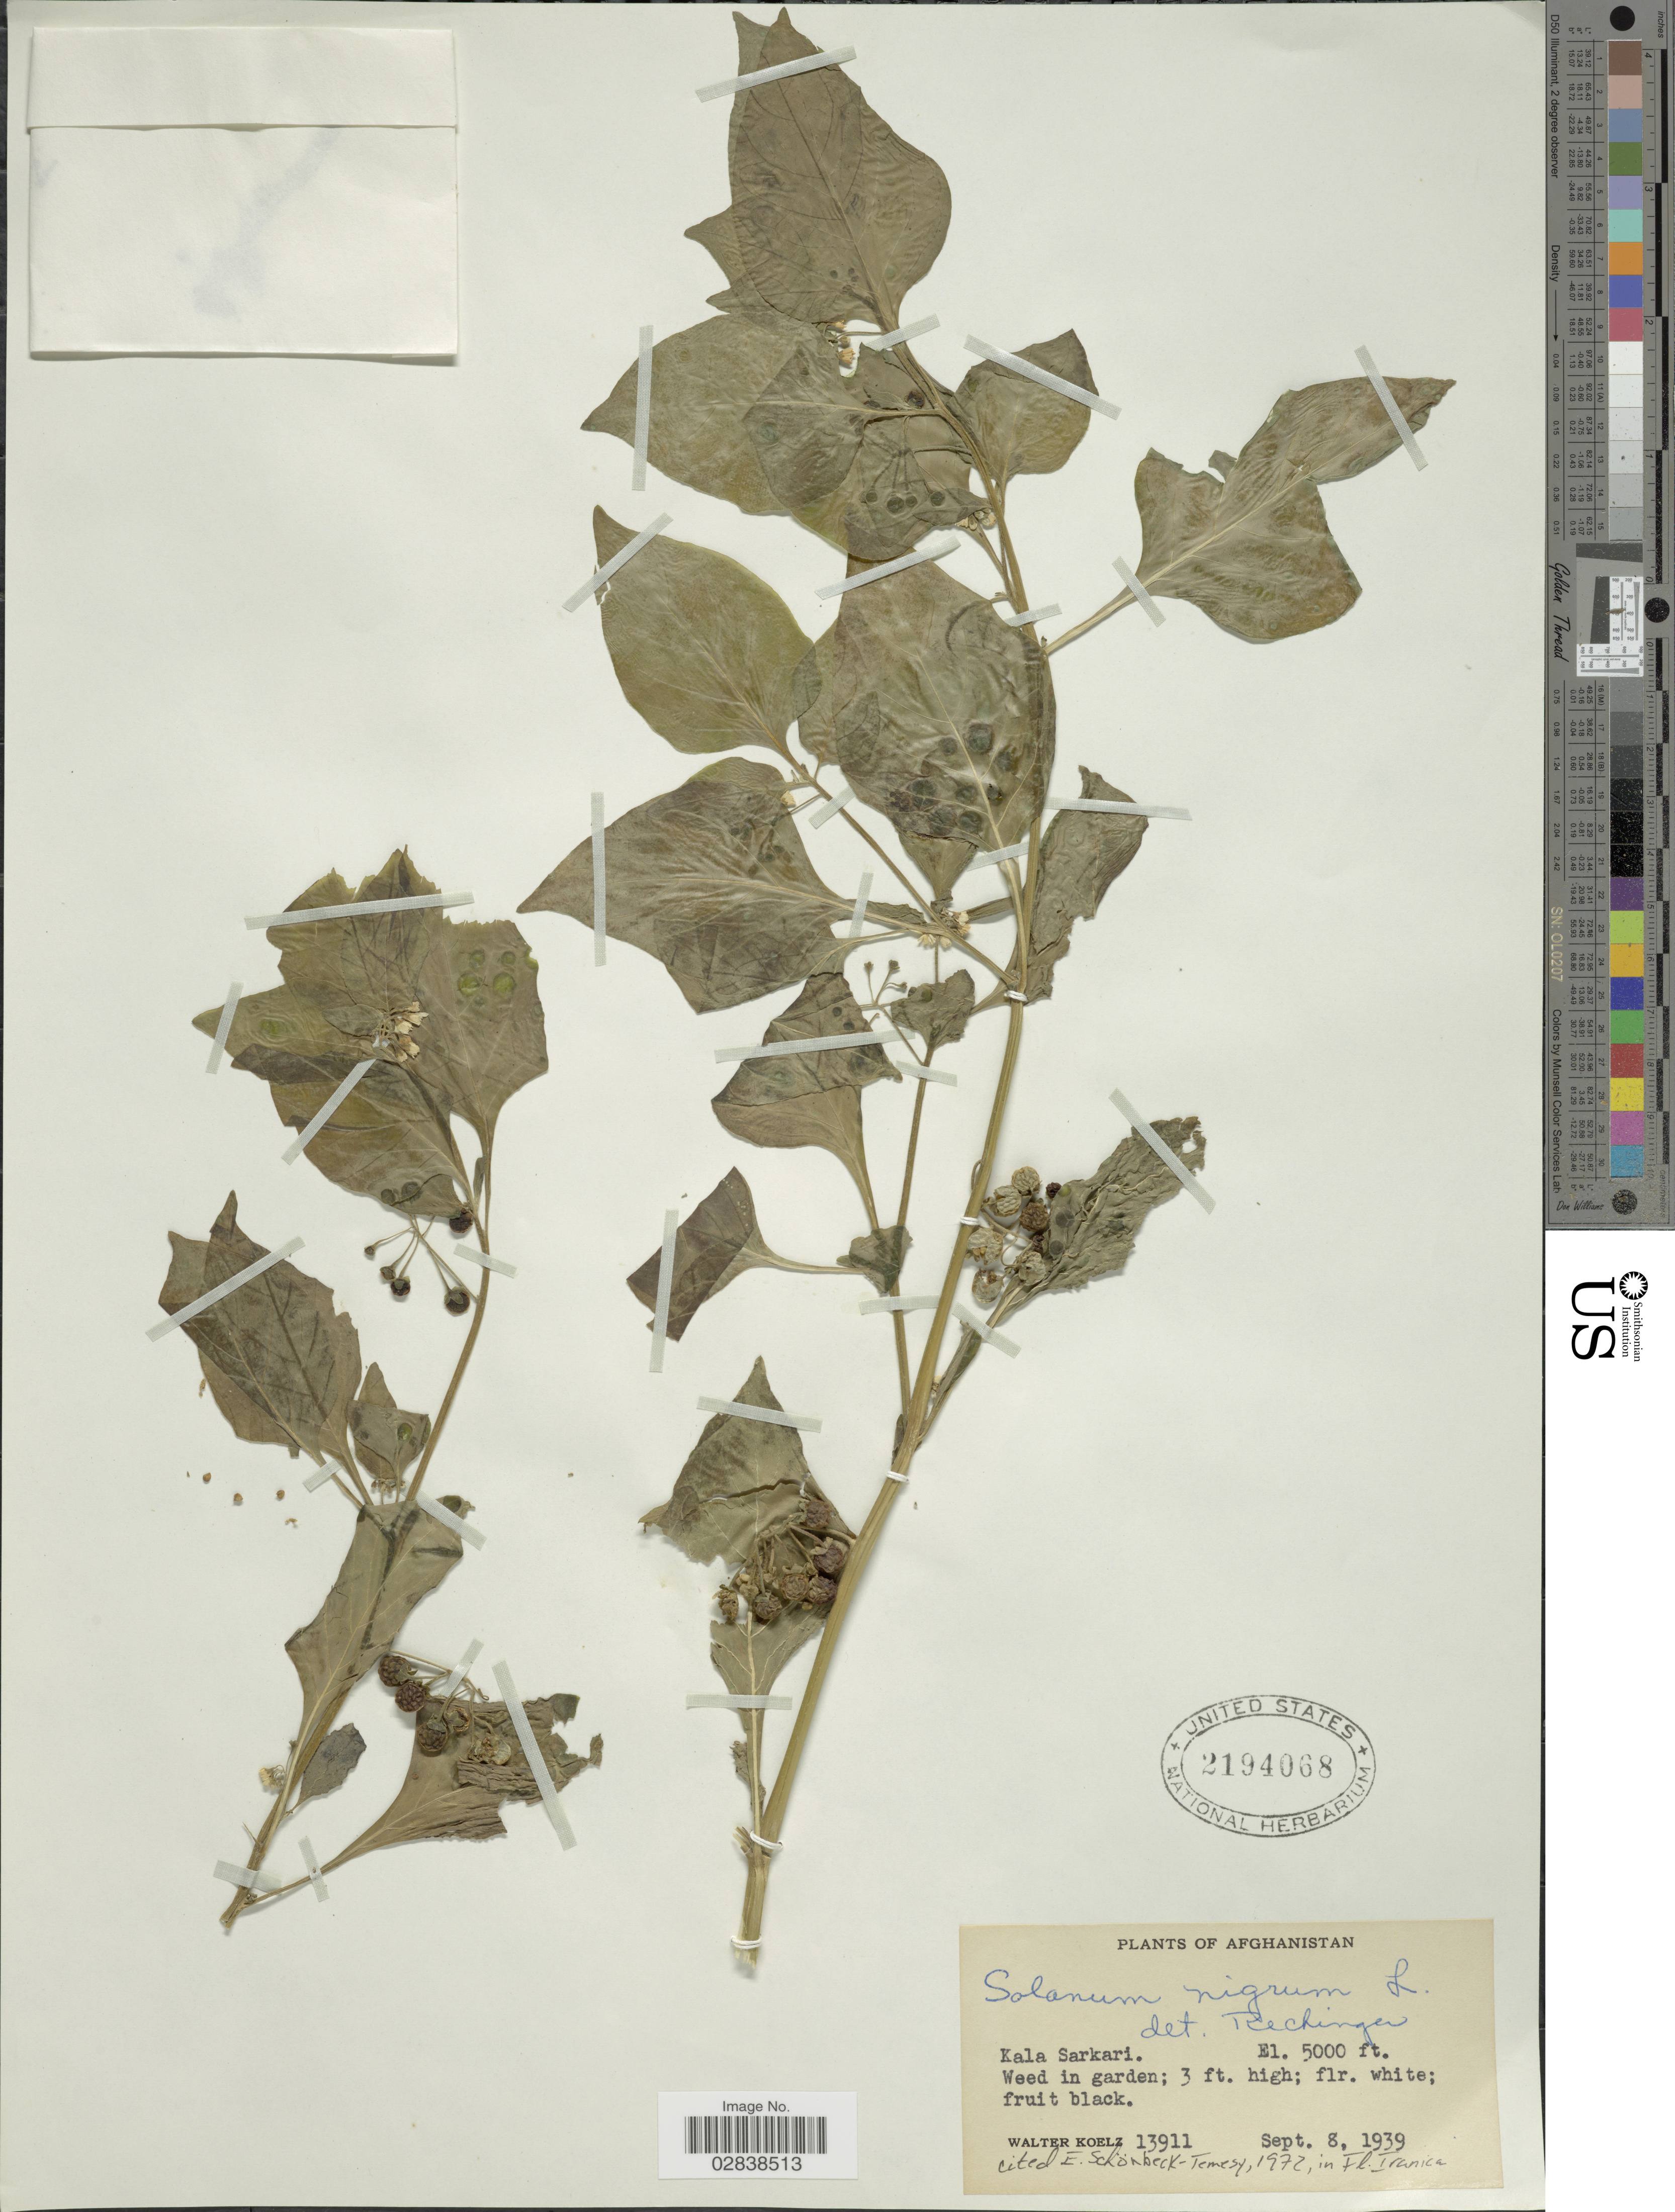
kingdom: Plantae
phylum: Tracheophyta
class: Magnoliopsida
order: Solanales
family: Solanaceae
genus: Solanum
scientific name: Solanum nigrum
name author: L.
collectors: W. N. Koelz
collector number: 13911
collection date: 1939-09-08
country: Afghanistan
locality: Kala Sarkari.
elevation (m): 1524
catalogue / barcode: US 2194068